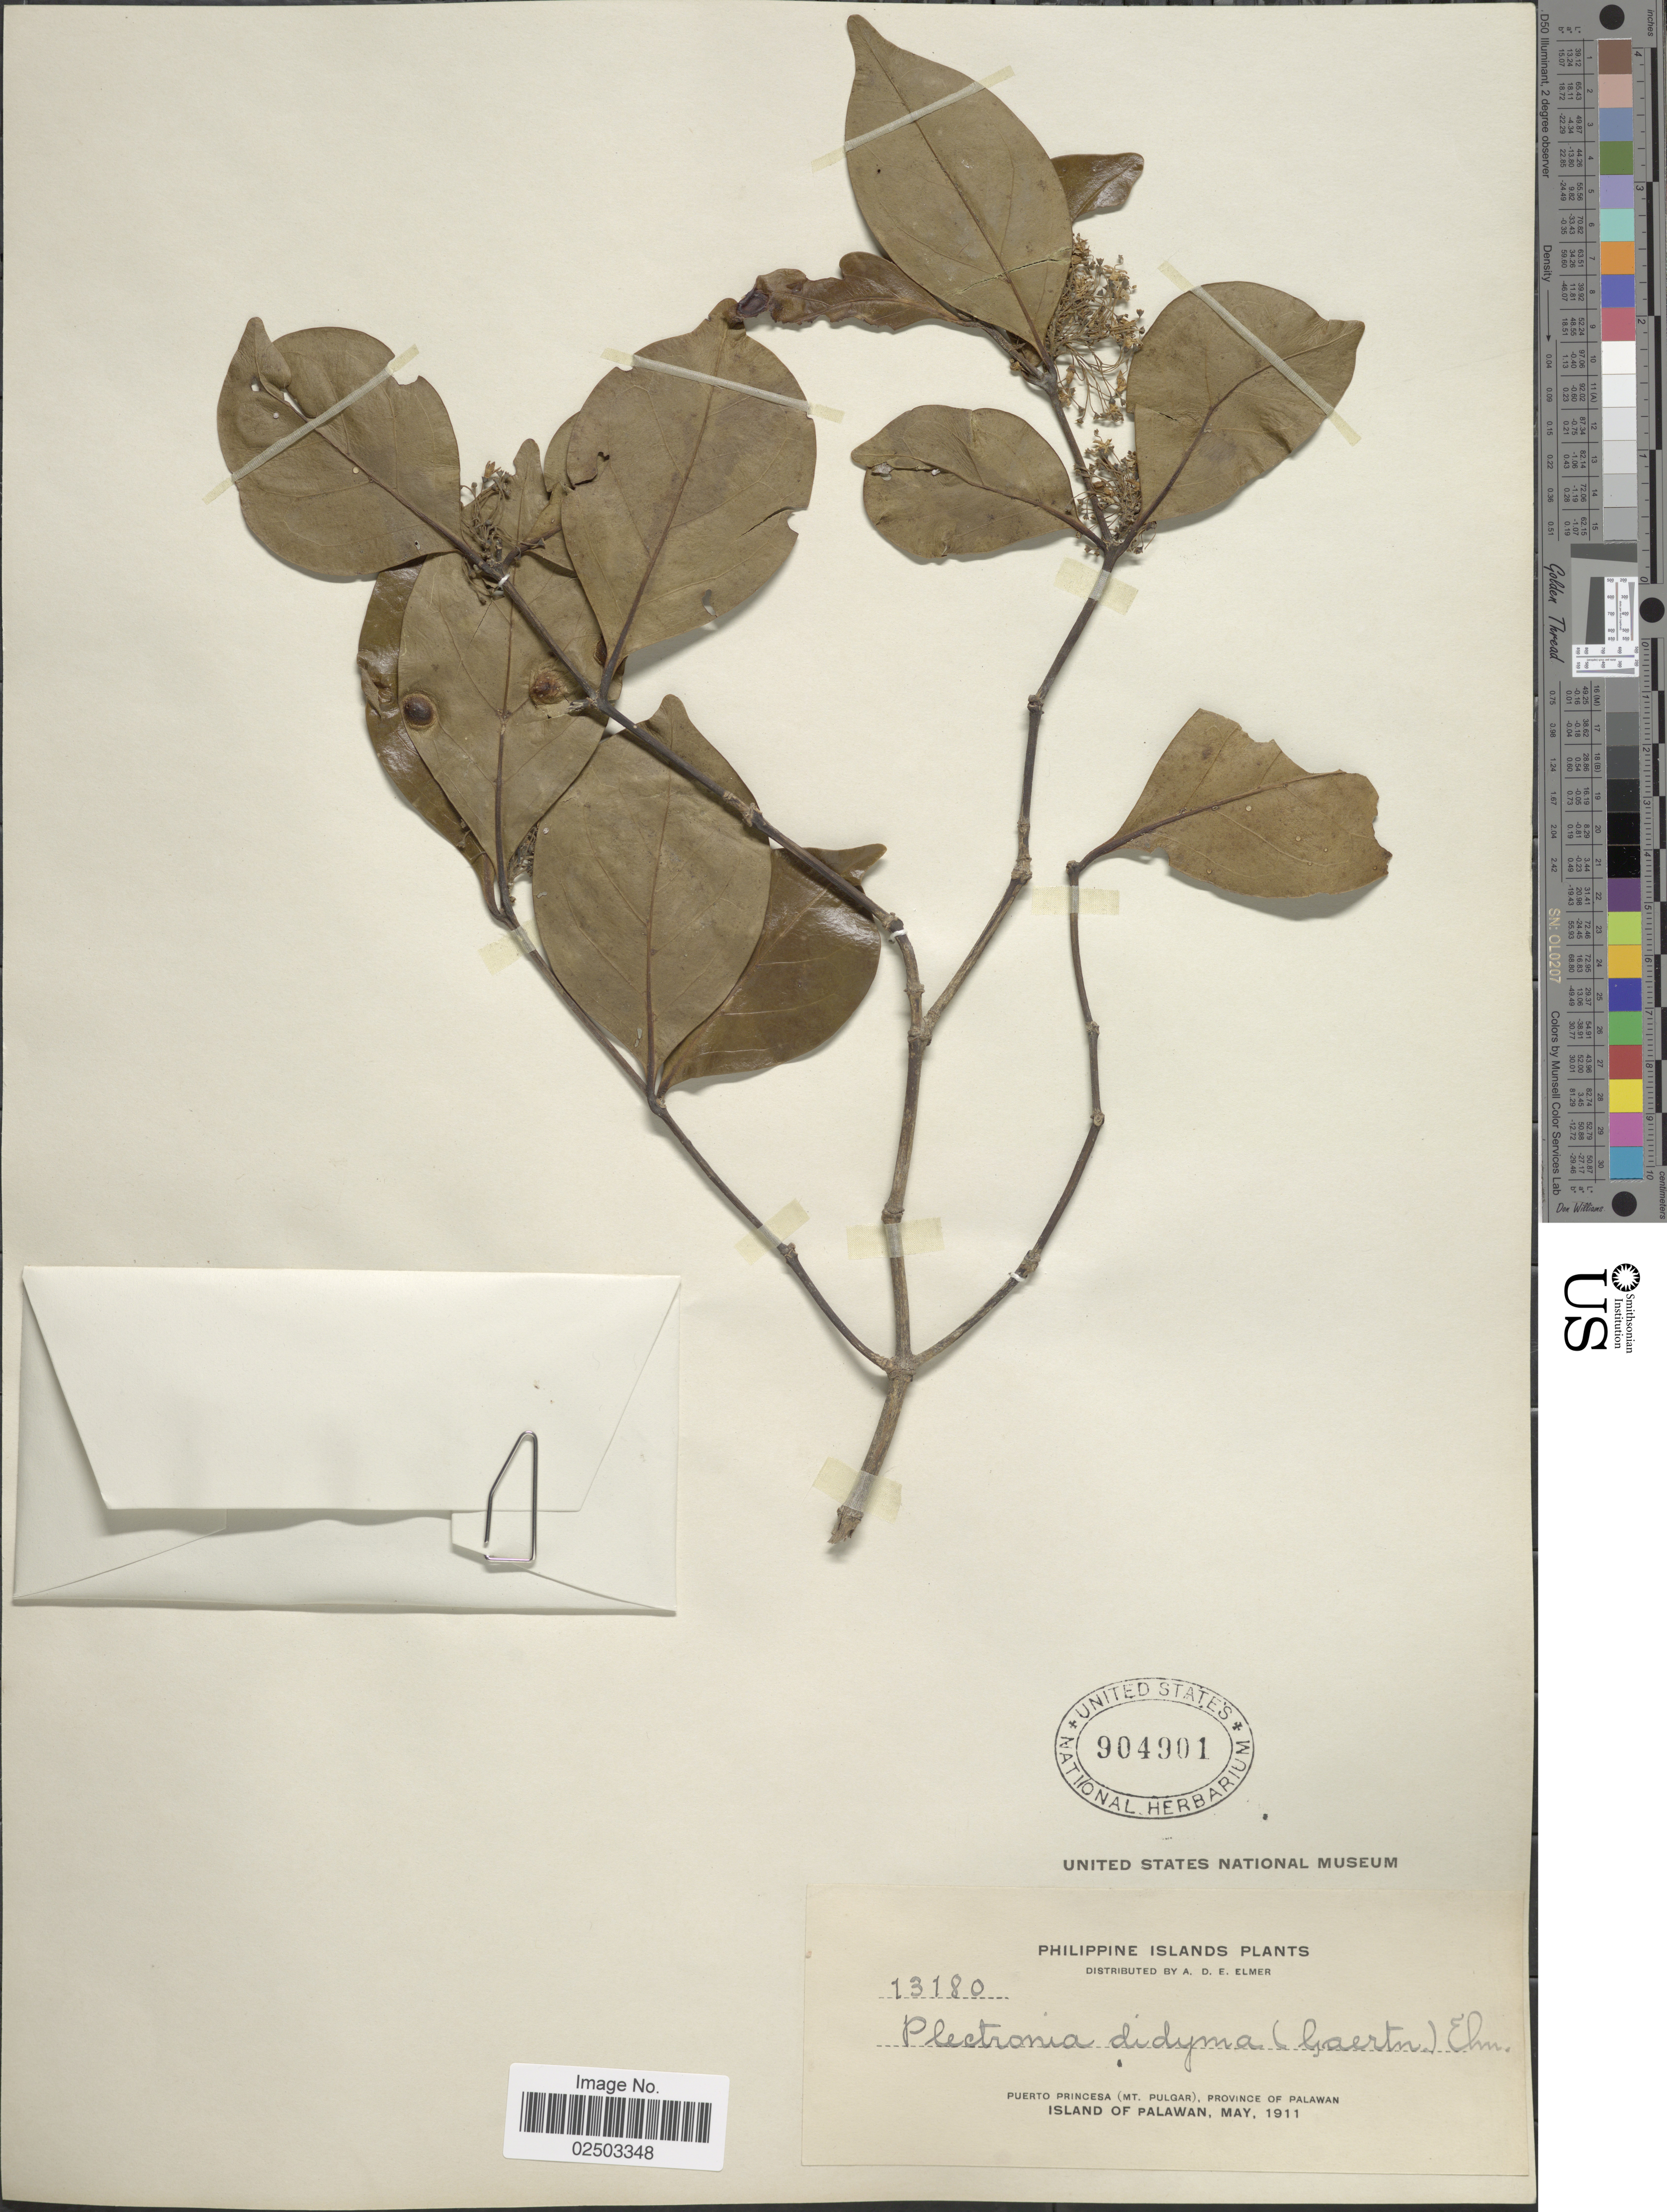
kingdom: Plantae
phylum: Tracheophyta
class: Magnoliopsida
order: Gentianales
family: Rubiaceae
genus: Canthium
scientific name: Canthium dicoccum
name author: (Gaertn.) Merr.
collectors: A. D. E. Elmer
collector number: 13180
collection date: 1911-05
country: Philippines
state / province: Mimaropa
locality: Philippine Islands, Puerto Princesa (Mt. Pulgar), Province of Palawan, Island of Palawan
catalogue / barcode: US 904901